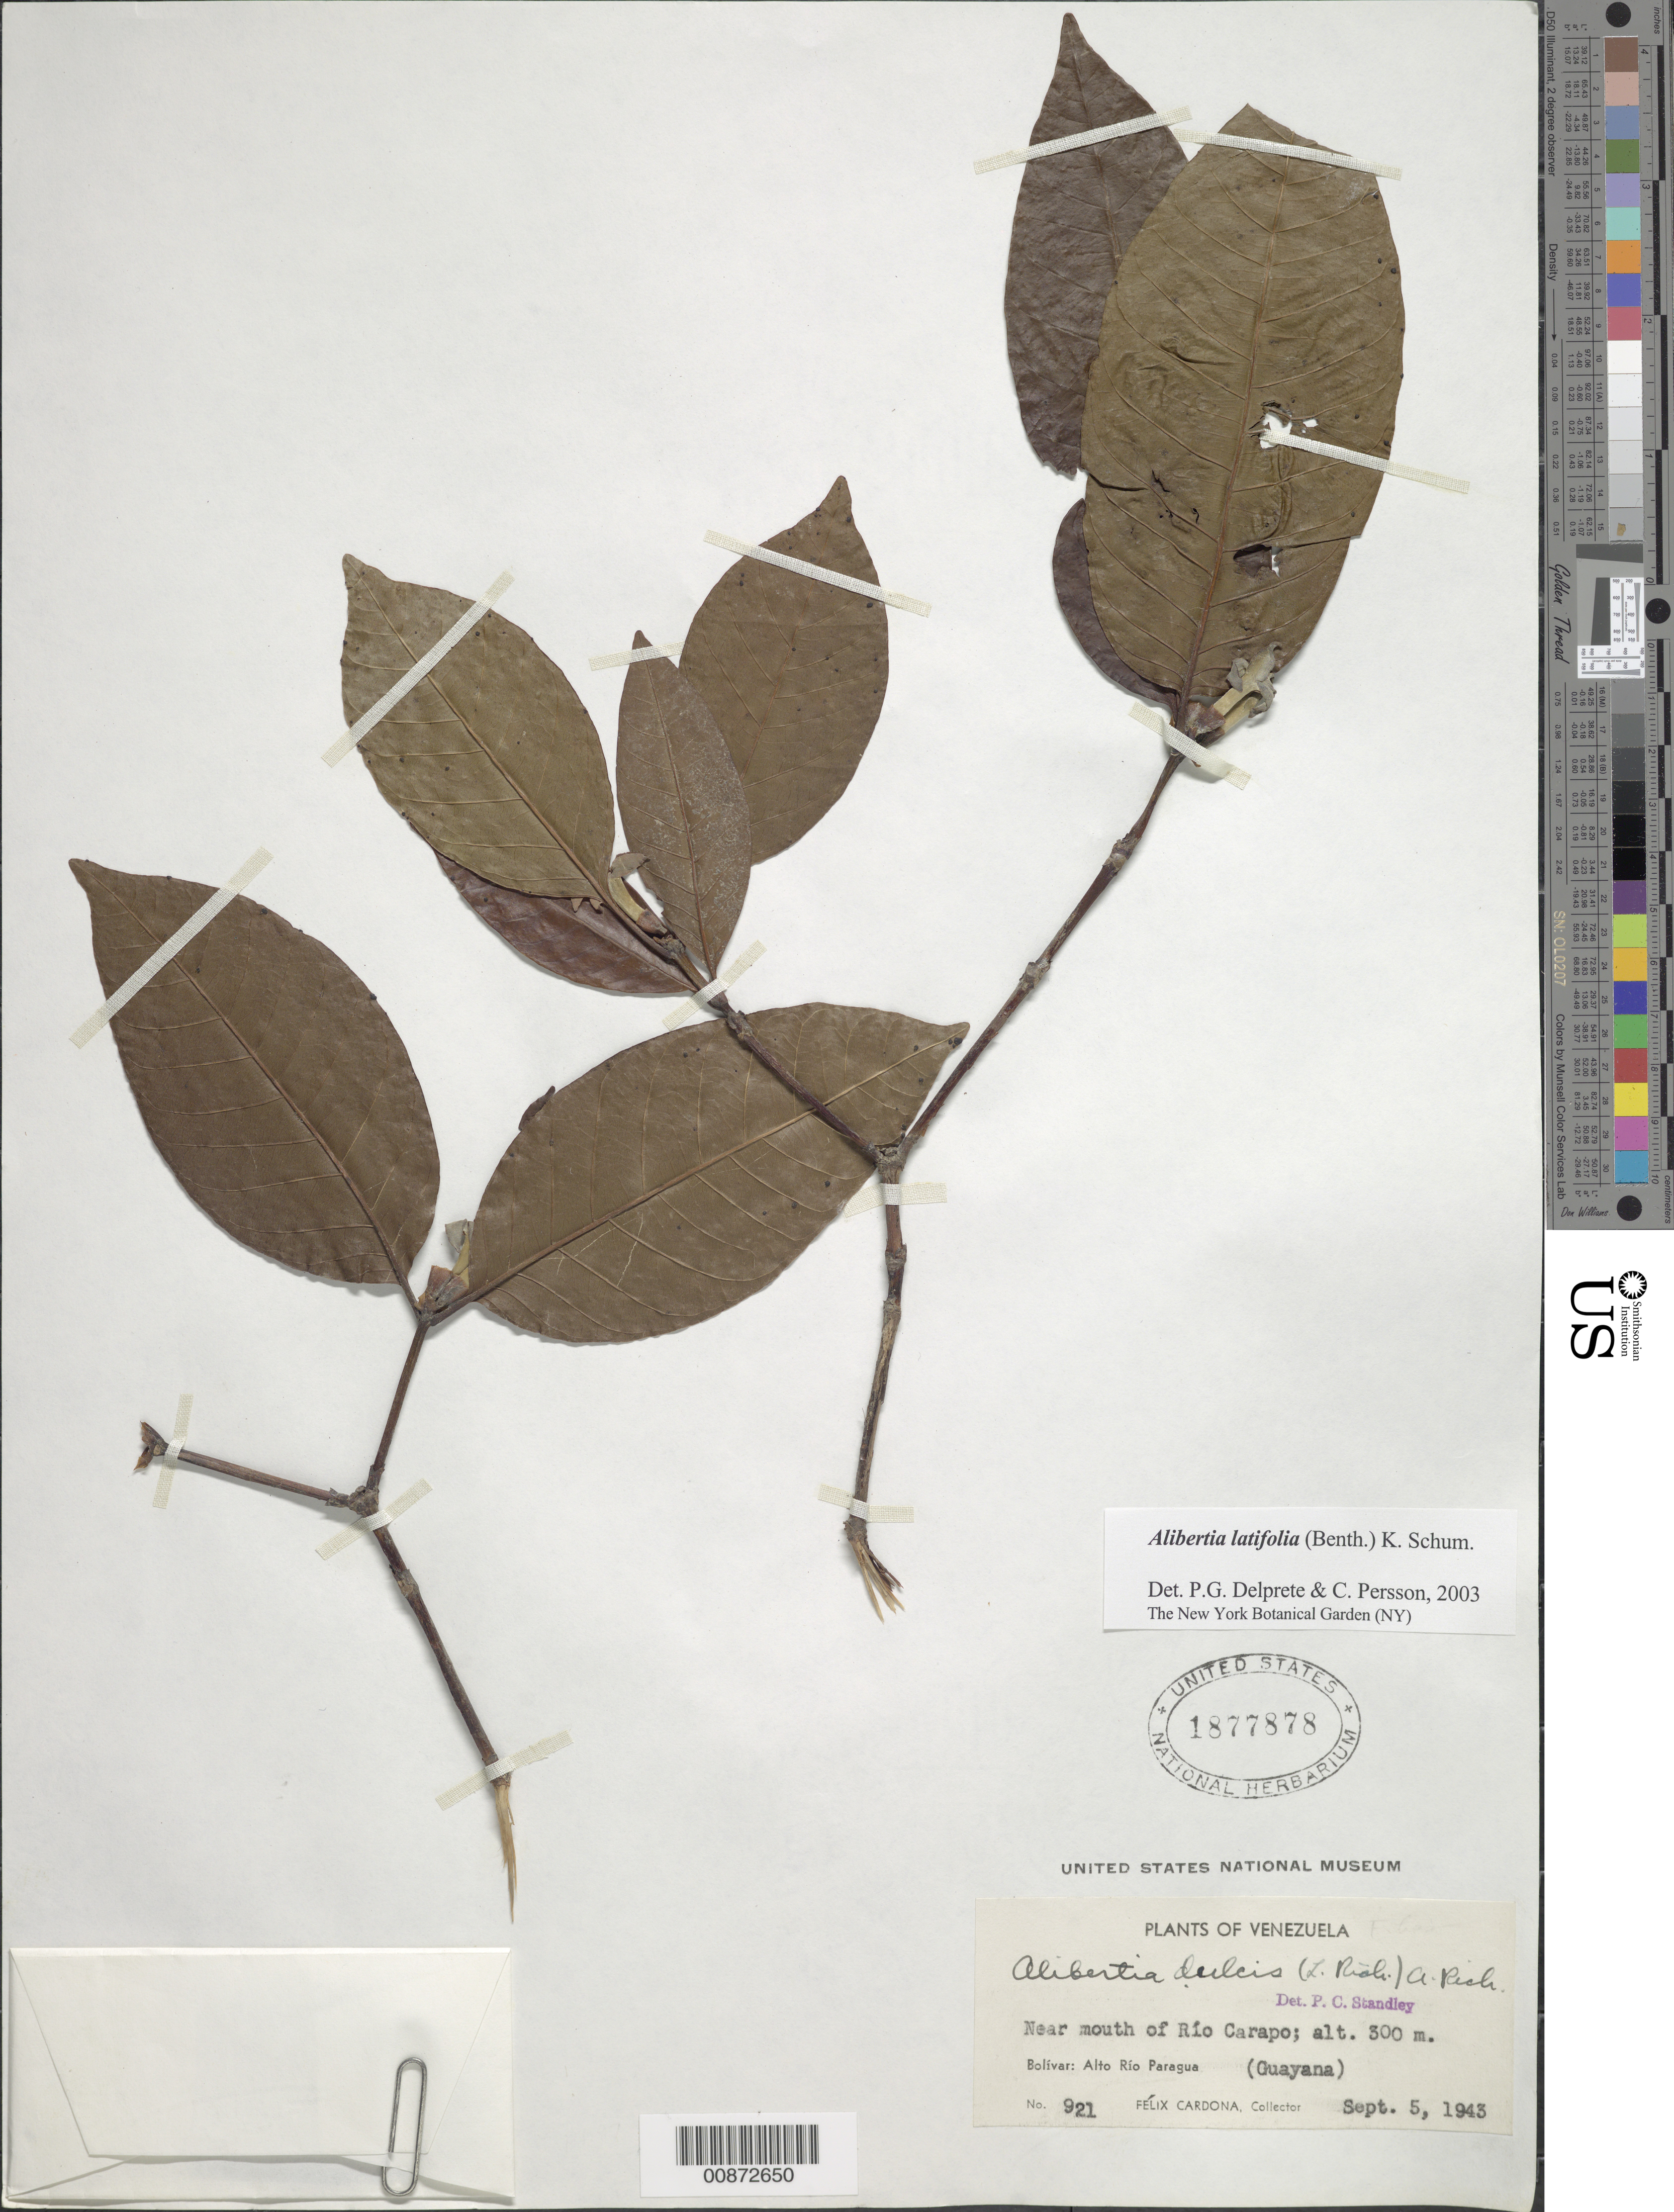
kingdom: Plantae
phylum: Tracheophyta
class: Magnoliopsida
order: Gentianales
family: Rubiaceae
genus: Alibertia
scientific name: Alibertia latifolia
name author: (Benth.) K. Schum.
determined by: Delprete, P. G.; Persson, C. H.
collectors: F. Cardona Puig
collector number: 921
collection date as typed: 5-Sep-43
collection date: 1943-09-05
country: Venezuela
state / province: Bolívar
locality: Alto Río Paragua, Río Carapo (Guayana)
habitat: Near mouth of river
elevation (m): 300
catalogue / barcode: US 1877878